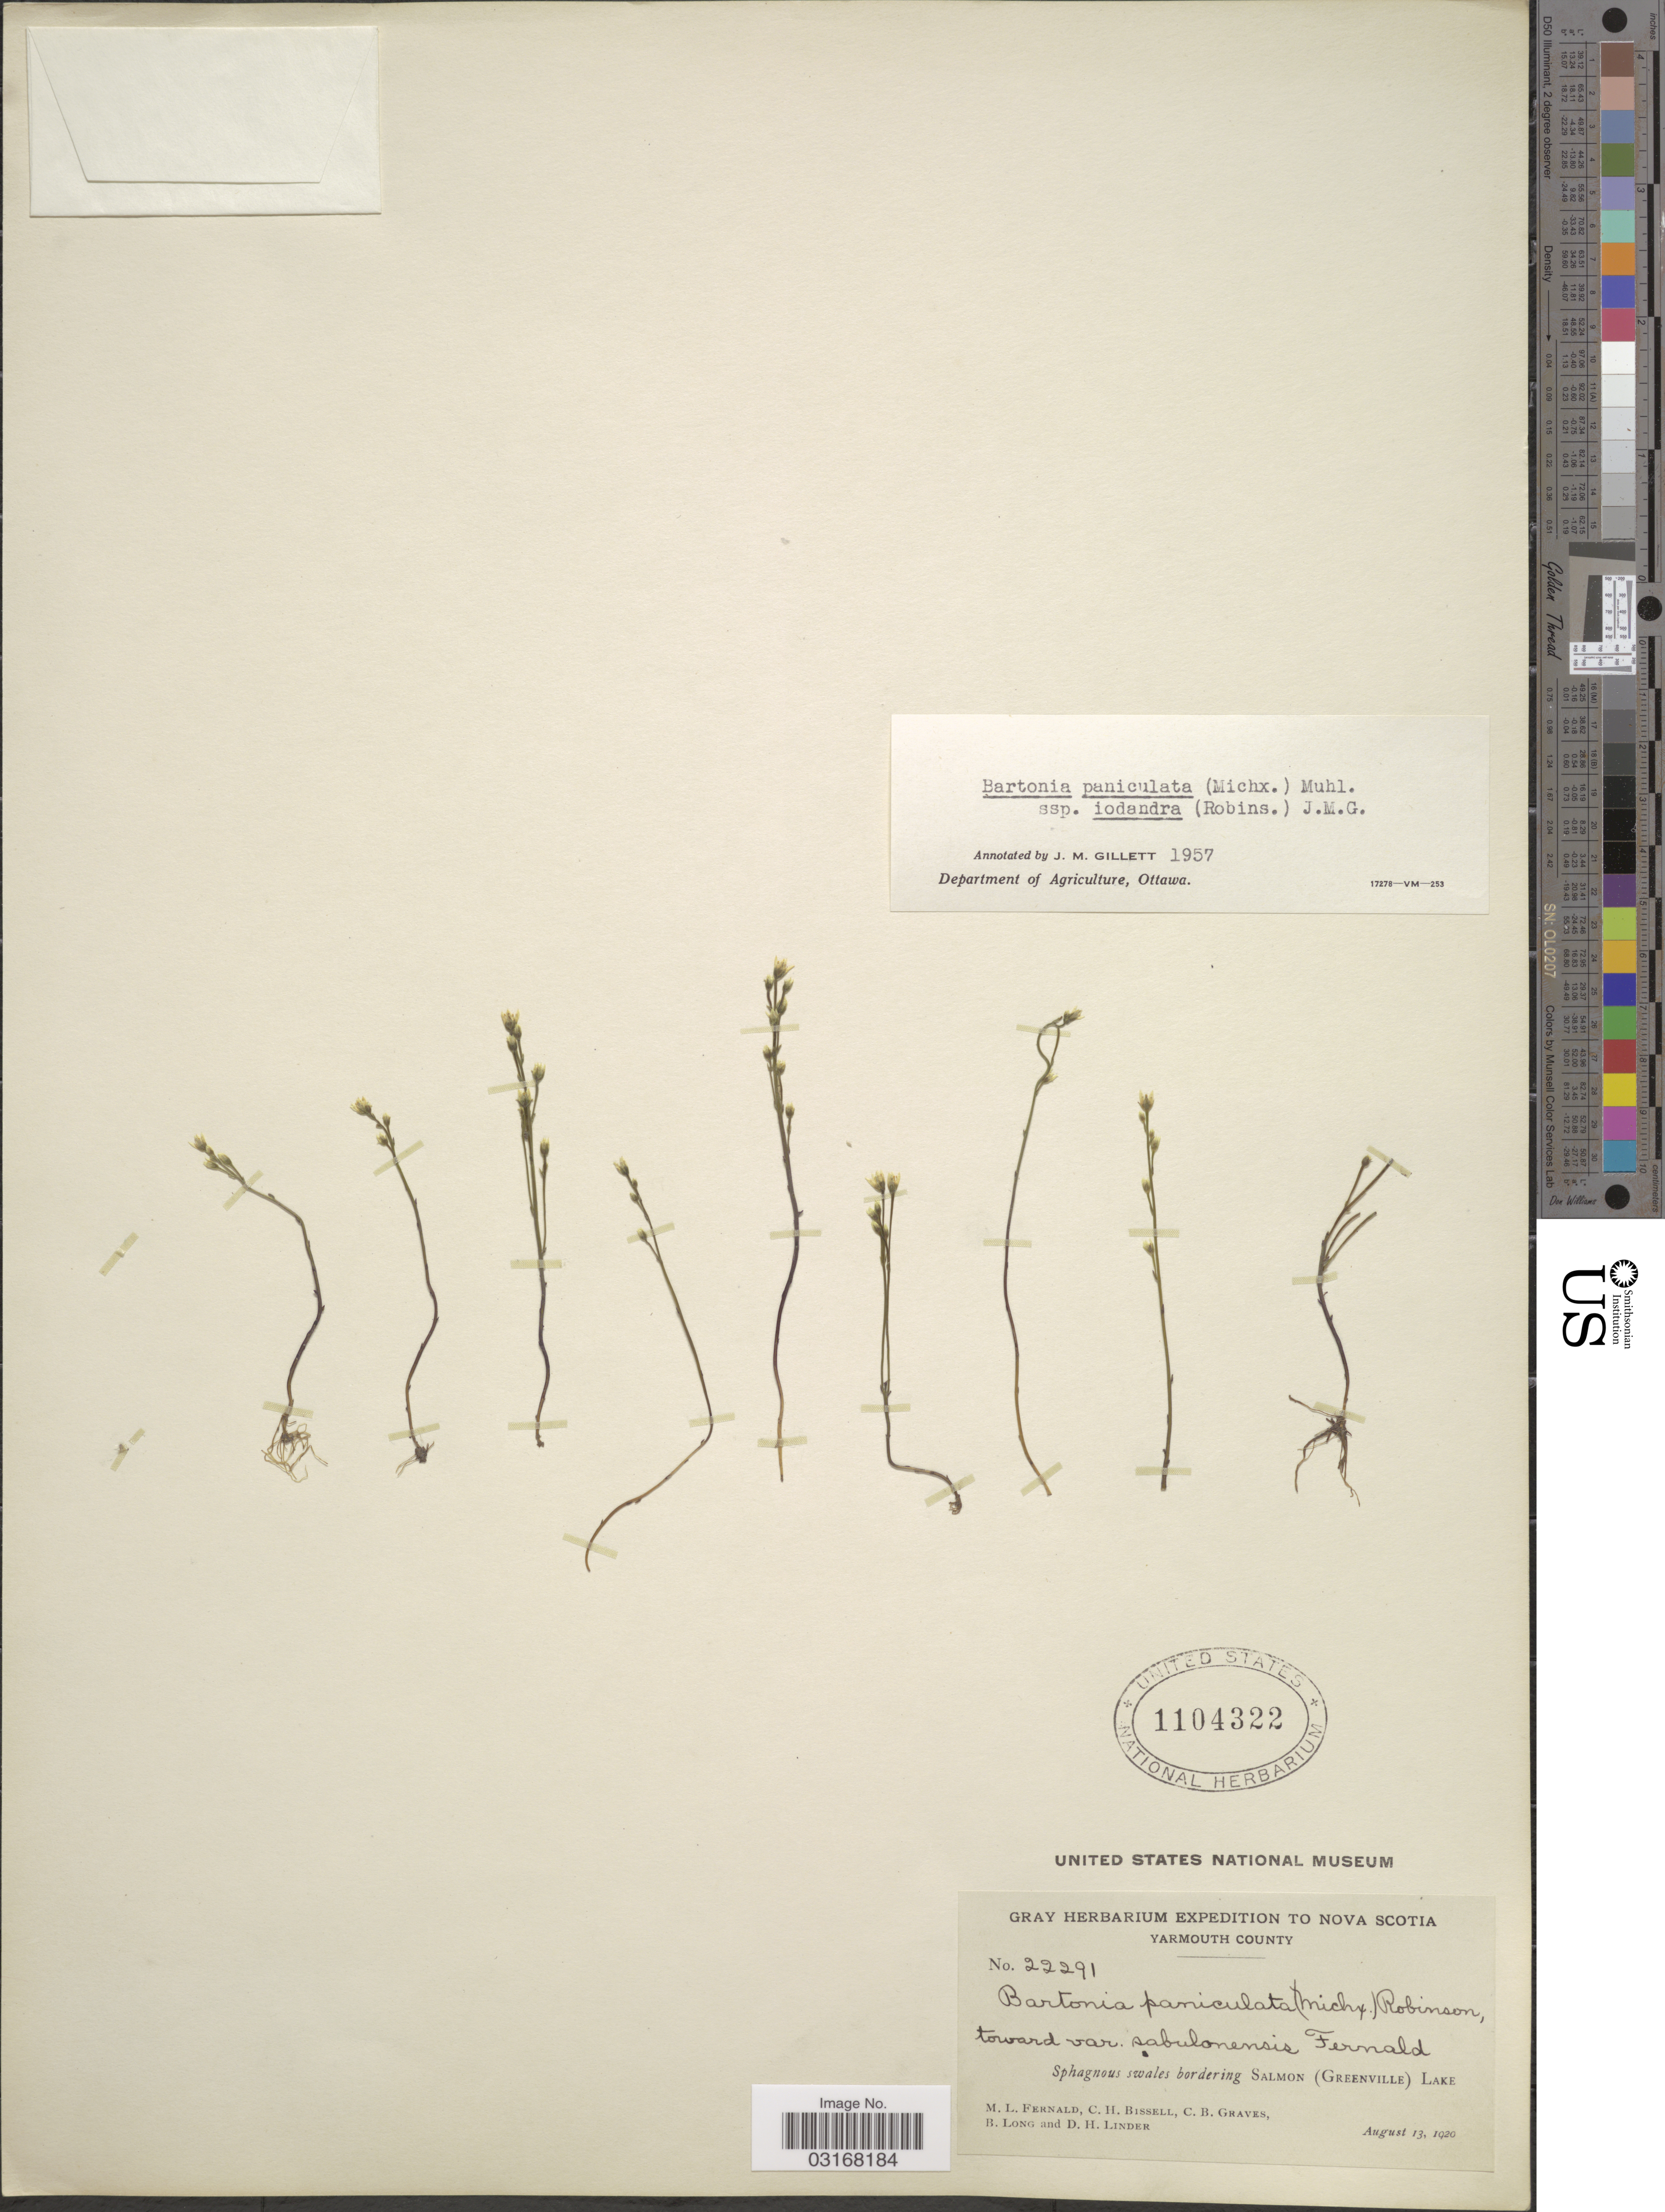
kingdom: Plantae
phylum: Tracheophyta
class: Magnoliopsida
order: Gentianales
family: Gentianaceae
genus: Bartonia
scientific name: Bartonia paniculata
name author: (Michx.) Muhl.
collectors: M. L. Fernald, C. Bissell, C. Graves, B. Long & D. Linder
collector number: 22291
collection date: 1920-08-13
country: Canada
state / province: Nova Scotia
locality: Yarmouth County. Sphagnous swales bordering Salmon (Greenville) Lake.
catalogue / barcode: US 1104322